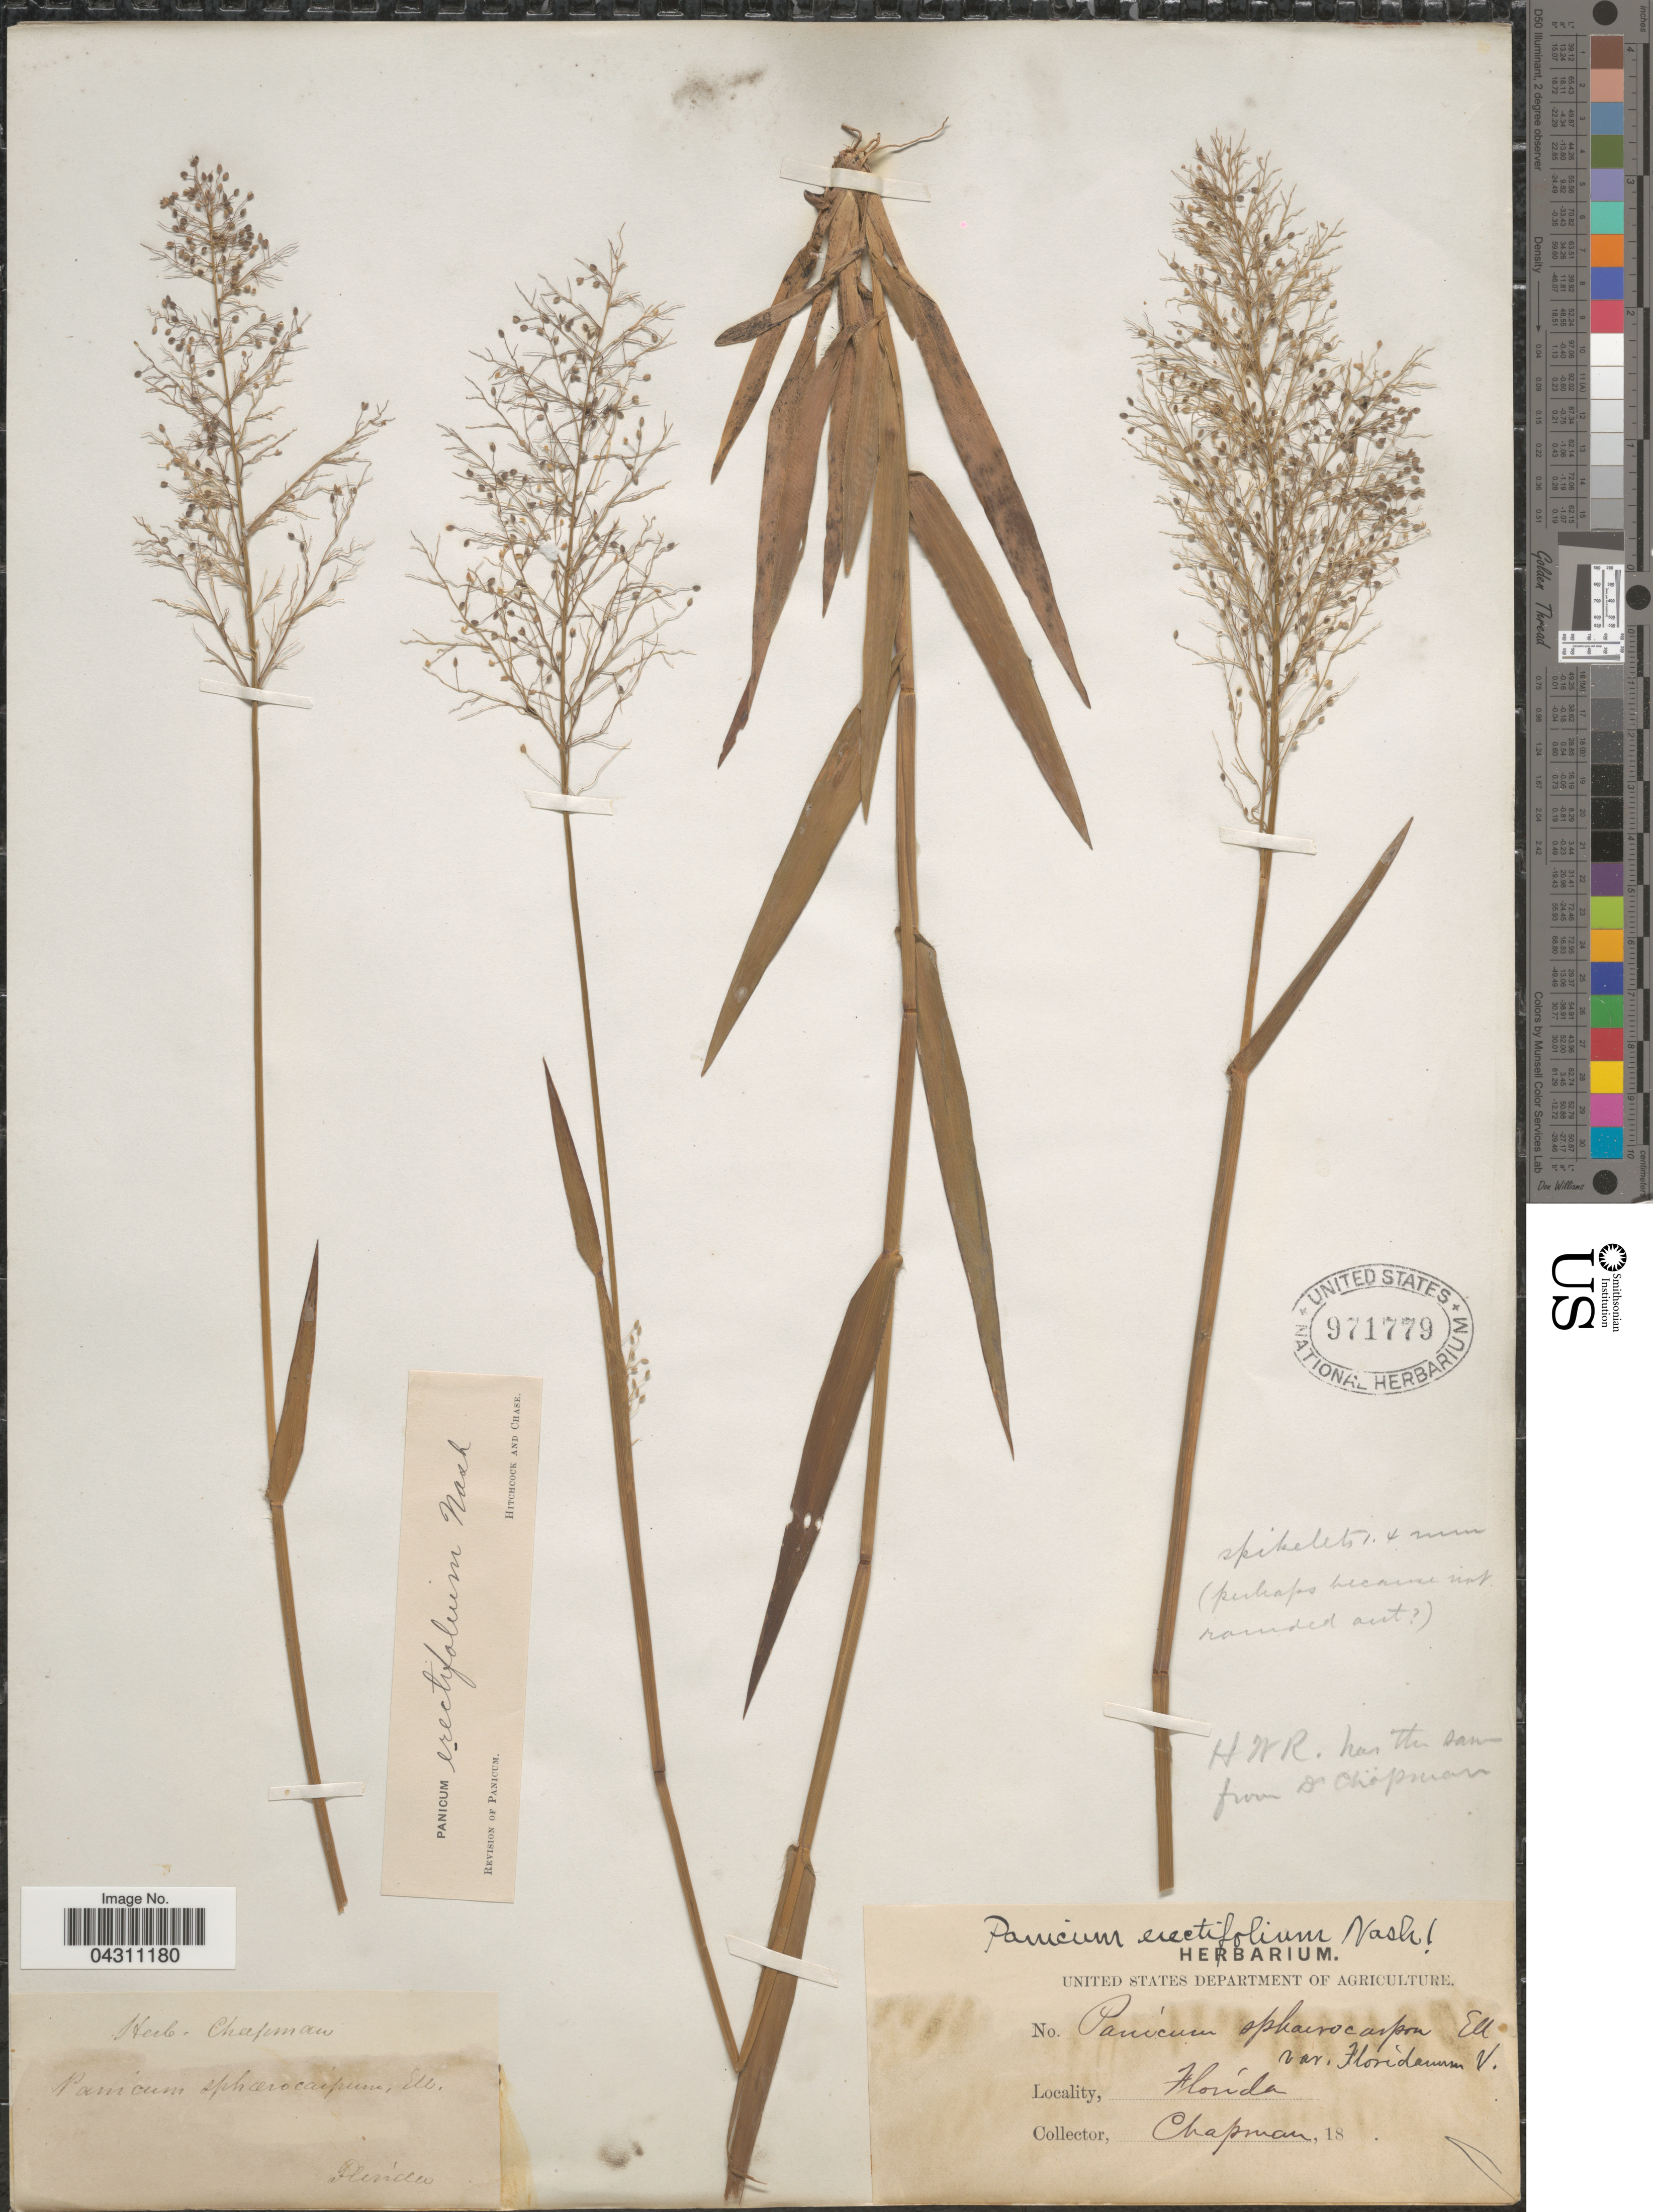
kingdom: Plantae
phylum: Tracheophyta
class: Liliopsida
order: Poales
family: Poaceae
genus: Dichanthelium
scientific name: Dichanthelium sphaerocarpon var. floridanum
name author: (Vasey) Davidse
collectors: A. Chapman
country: United States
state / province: Florida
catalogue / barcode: US 971779